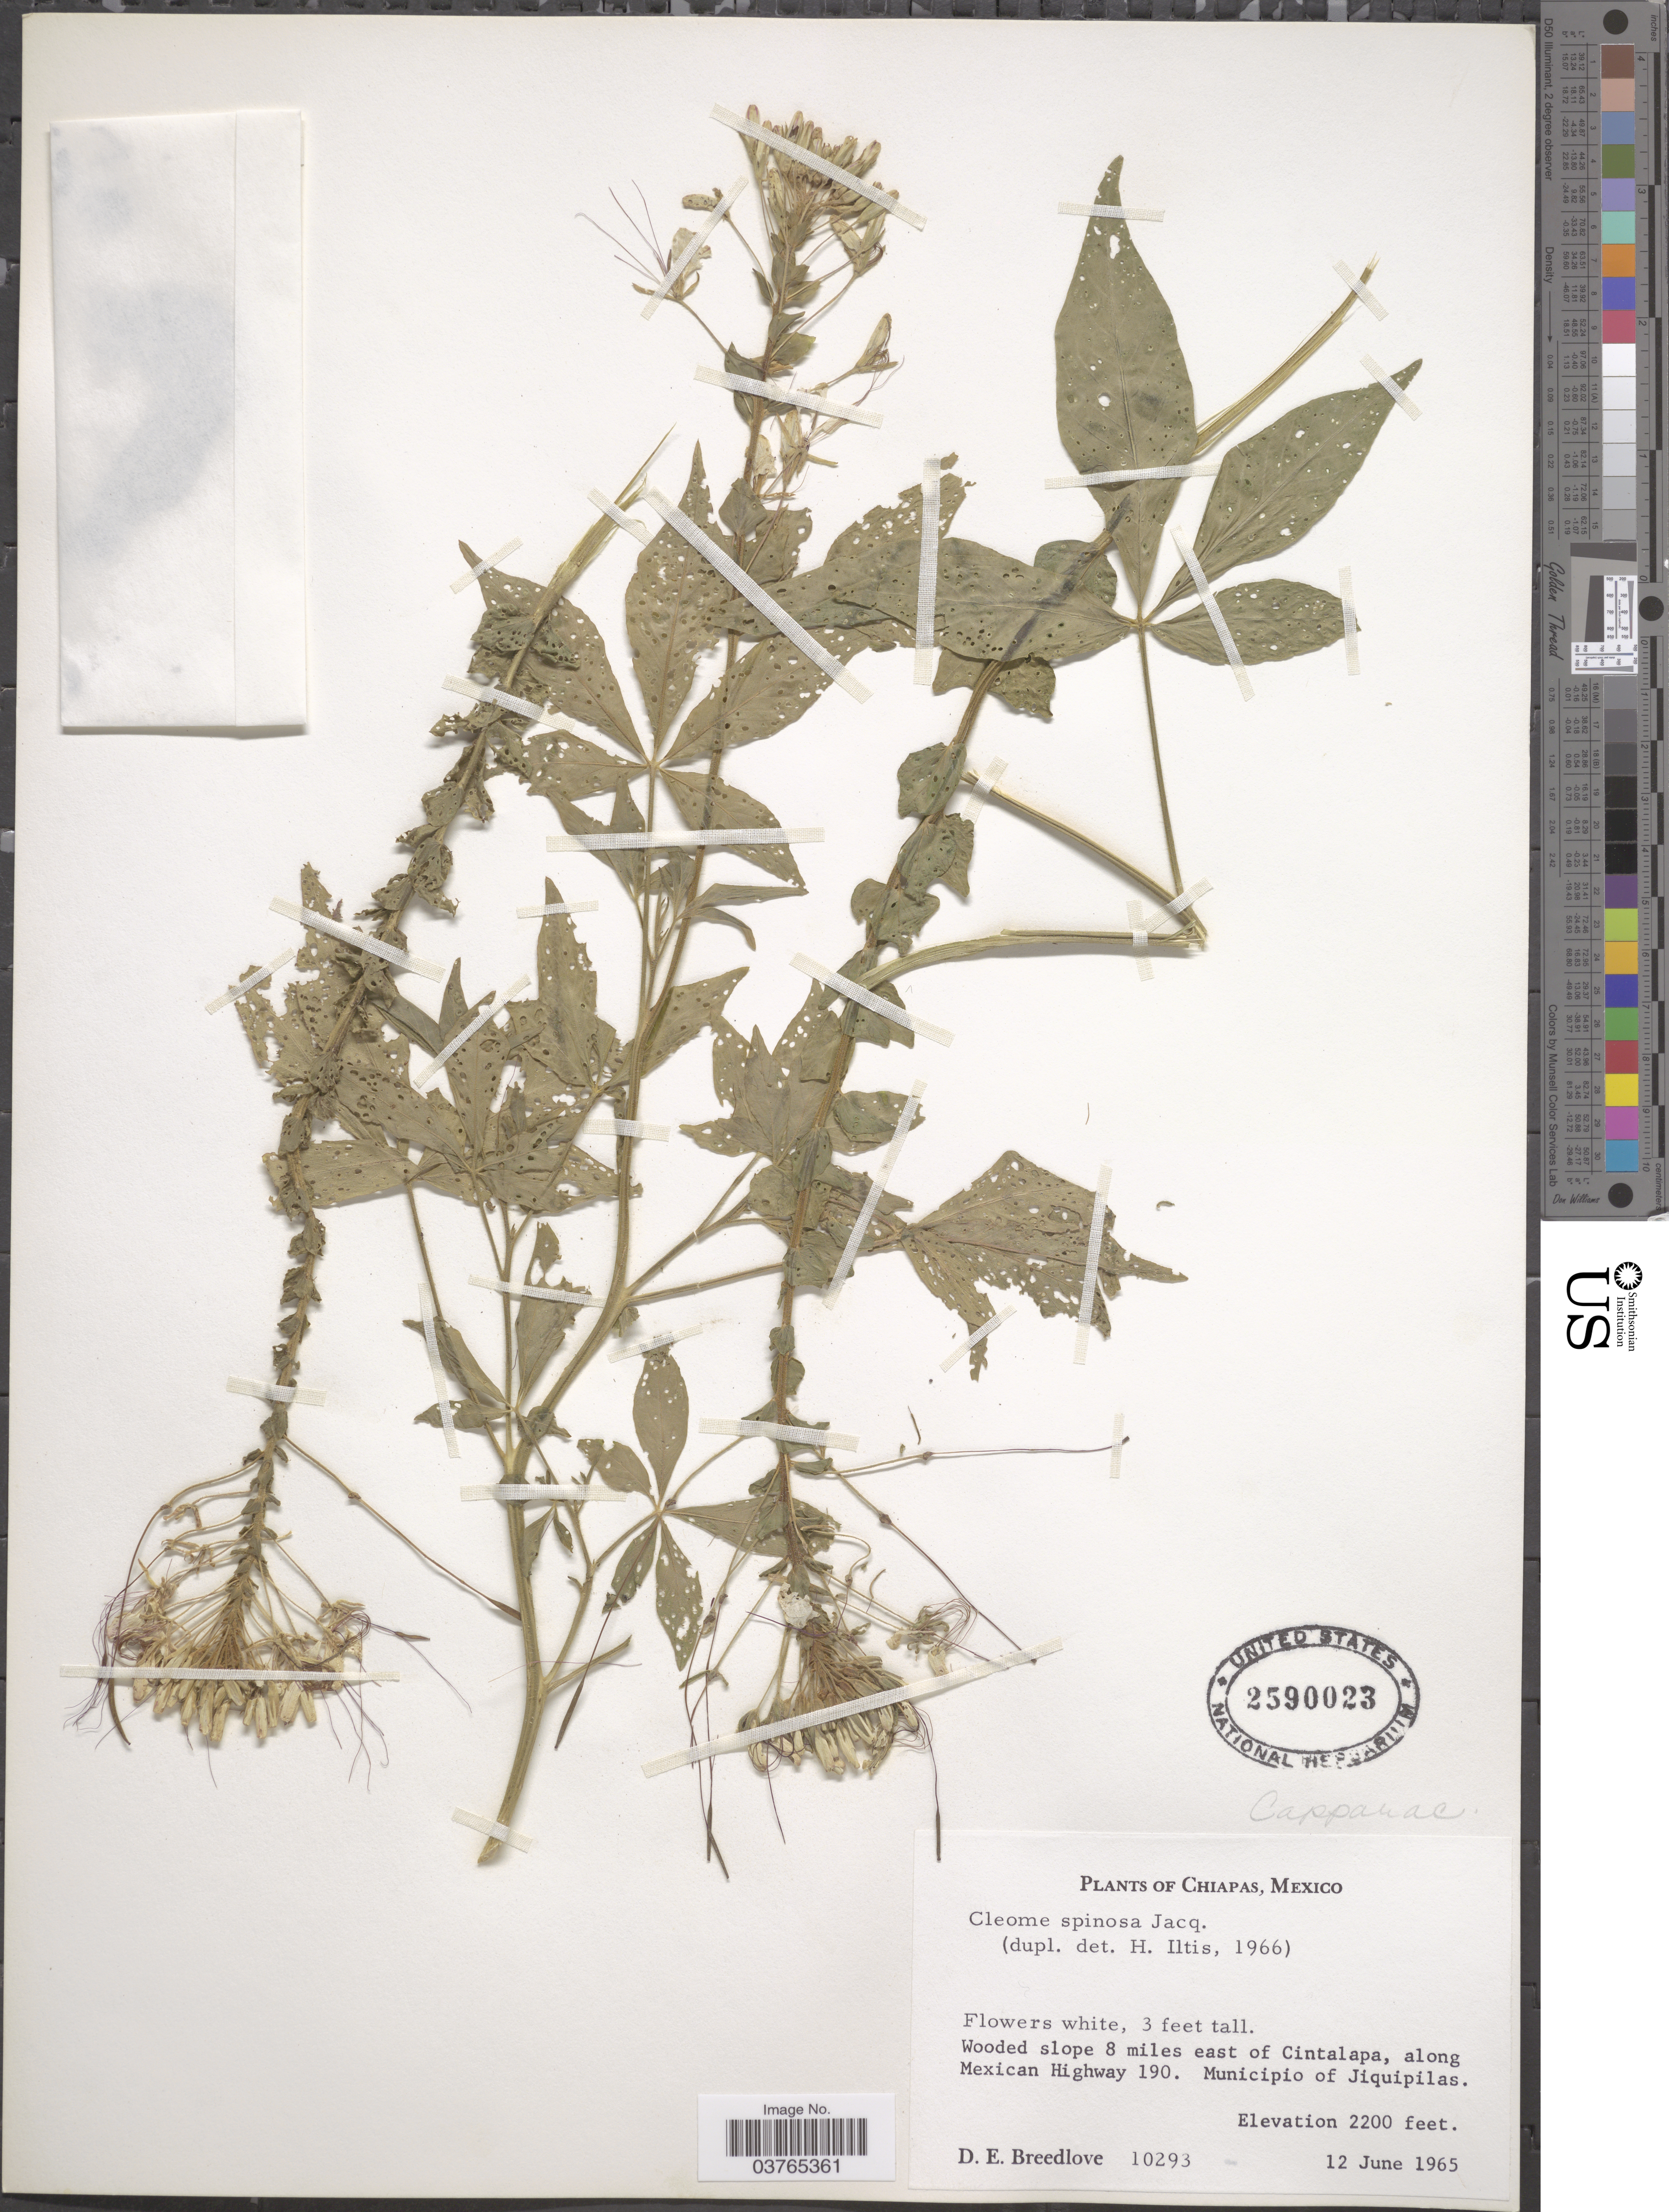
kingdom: Plantae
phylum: Tracheophyta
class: Magnoliopsida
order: Brassicales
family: Cleomaceae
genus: Tarenaya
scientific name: Tarenaya spinosa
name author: (Jacq.) Raf.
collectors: D. E. Breedlove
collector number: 10293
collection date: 1965-06-12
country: Mexico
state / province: Chiapas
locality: Wooded slope 8 miles east of Cintalapa, along Mexican Highway 190. Municipio of Jiquipilas.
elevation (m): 671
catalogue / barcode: US 2590023